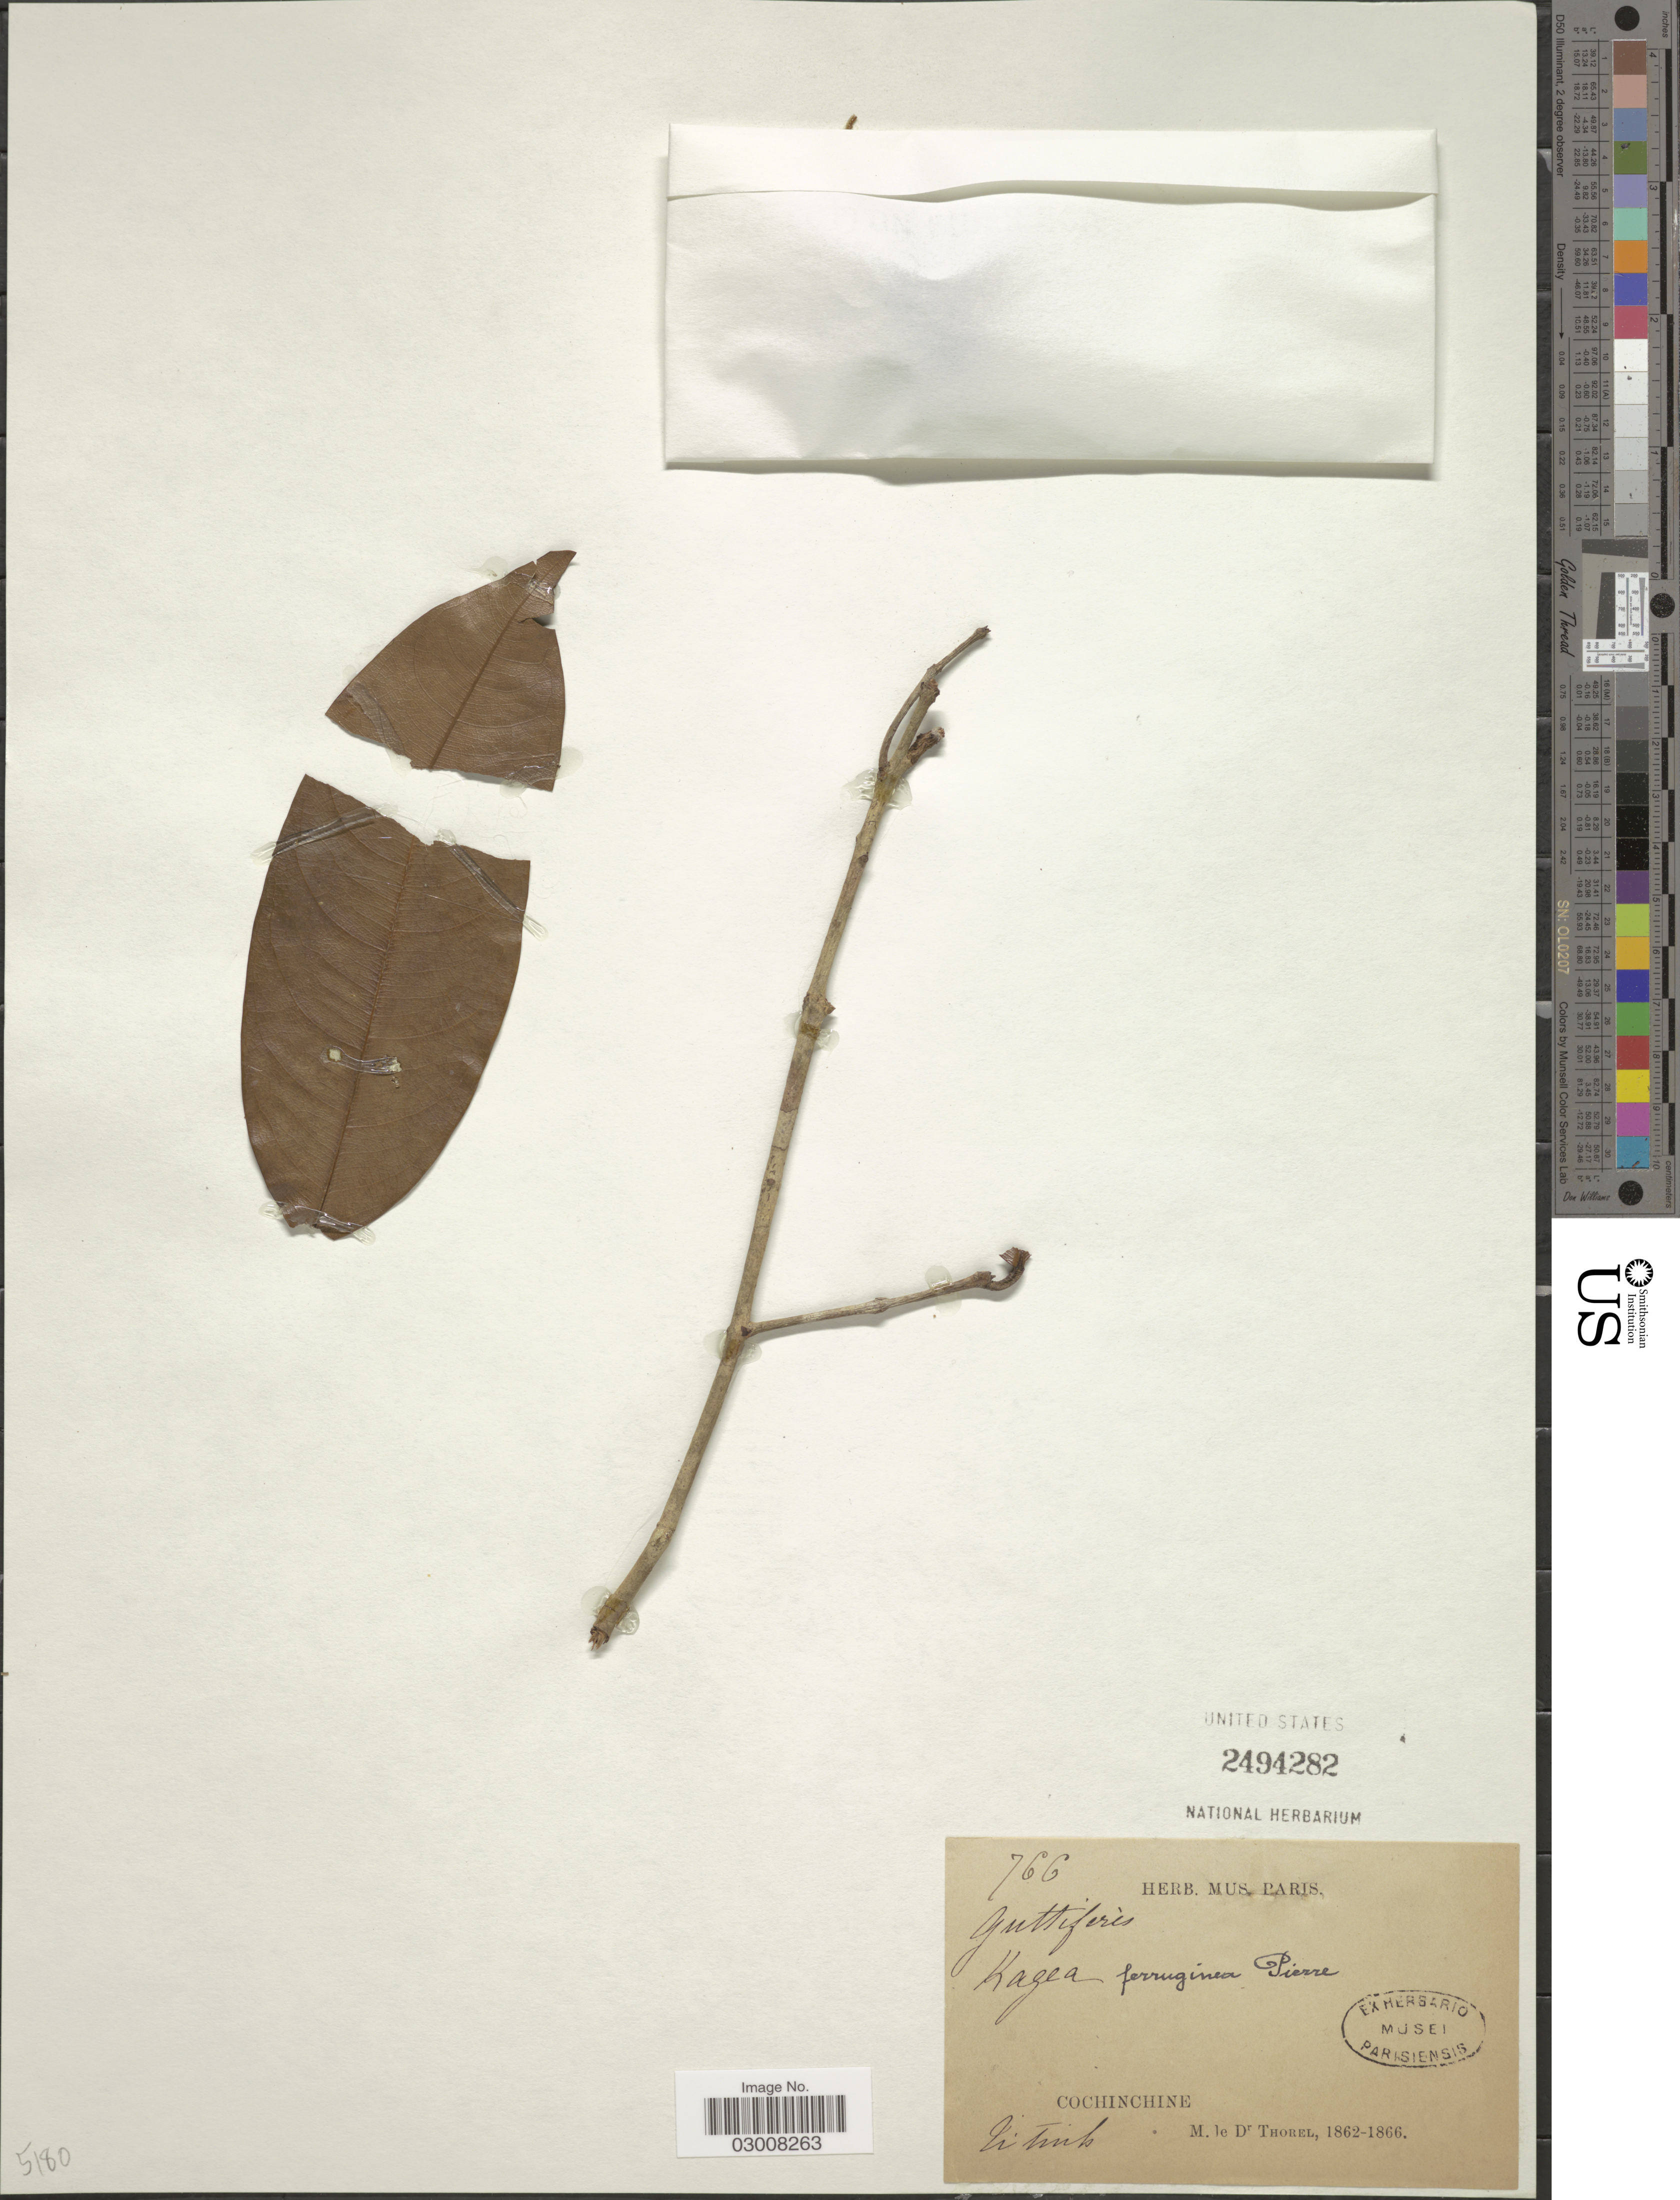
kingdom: Plantae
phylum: Tracheophyta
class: Magnoliopsida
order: Malpighiales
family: Calophyllaceae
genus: Kayea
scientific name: Kayea ferruginea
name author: Pierre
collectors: M. de Thorel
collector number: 766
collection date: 1862/1866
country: Vietnam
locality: Cochinchine, Pi [interpreted] tinh.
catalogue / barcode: US 2494282